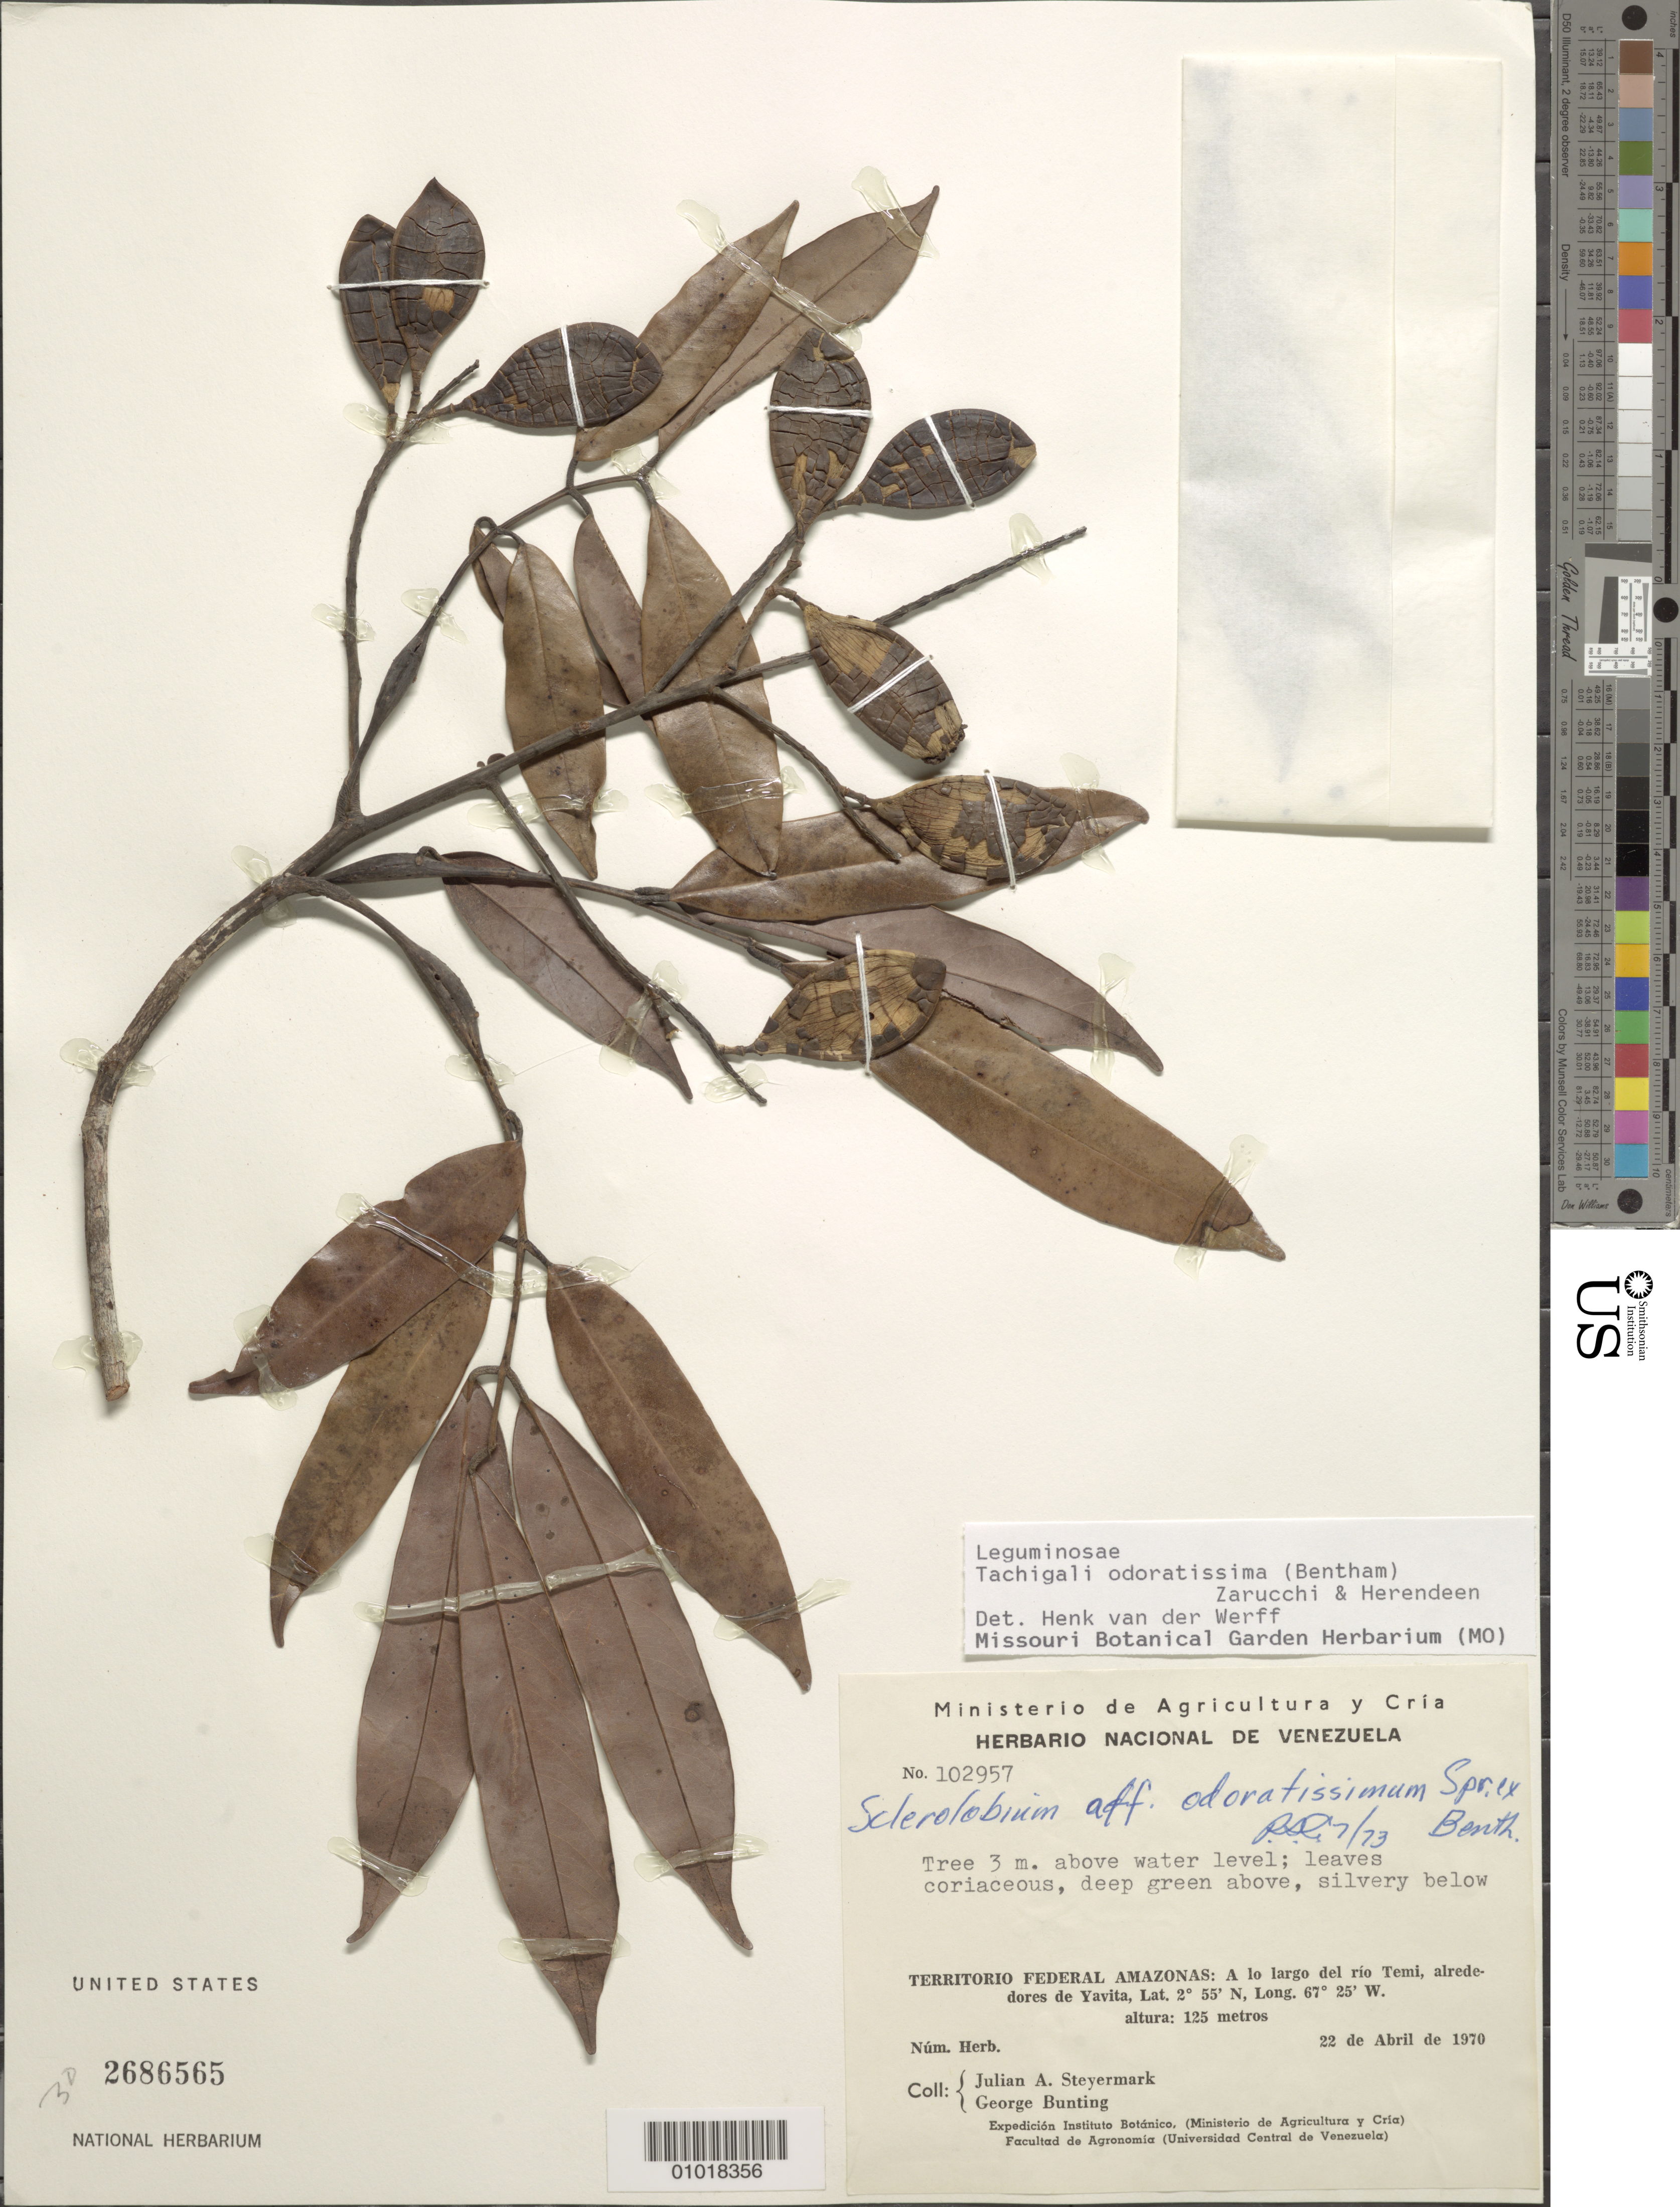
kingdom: Plantae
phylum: Tracheophyta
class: Magnoliopsida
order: Fabales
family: Fabaceae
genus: Tachigali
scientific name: Tachigali odoratissima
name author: (Benth. ex Spruce) Zarucchi & Herend.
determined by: van der Werff, H., (MO), Missouri Botanical Garden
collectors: J. Steyermark & G. S. Bunting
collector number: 102957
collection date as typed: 22-Apr-70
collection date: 1970-04-22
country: Venezuela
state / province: Amazonas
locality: Río Temi, near Yavita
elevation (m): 125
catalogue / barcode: US 2686565